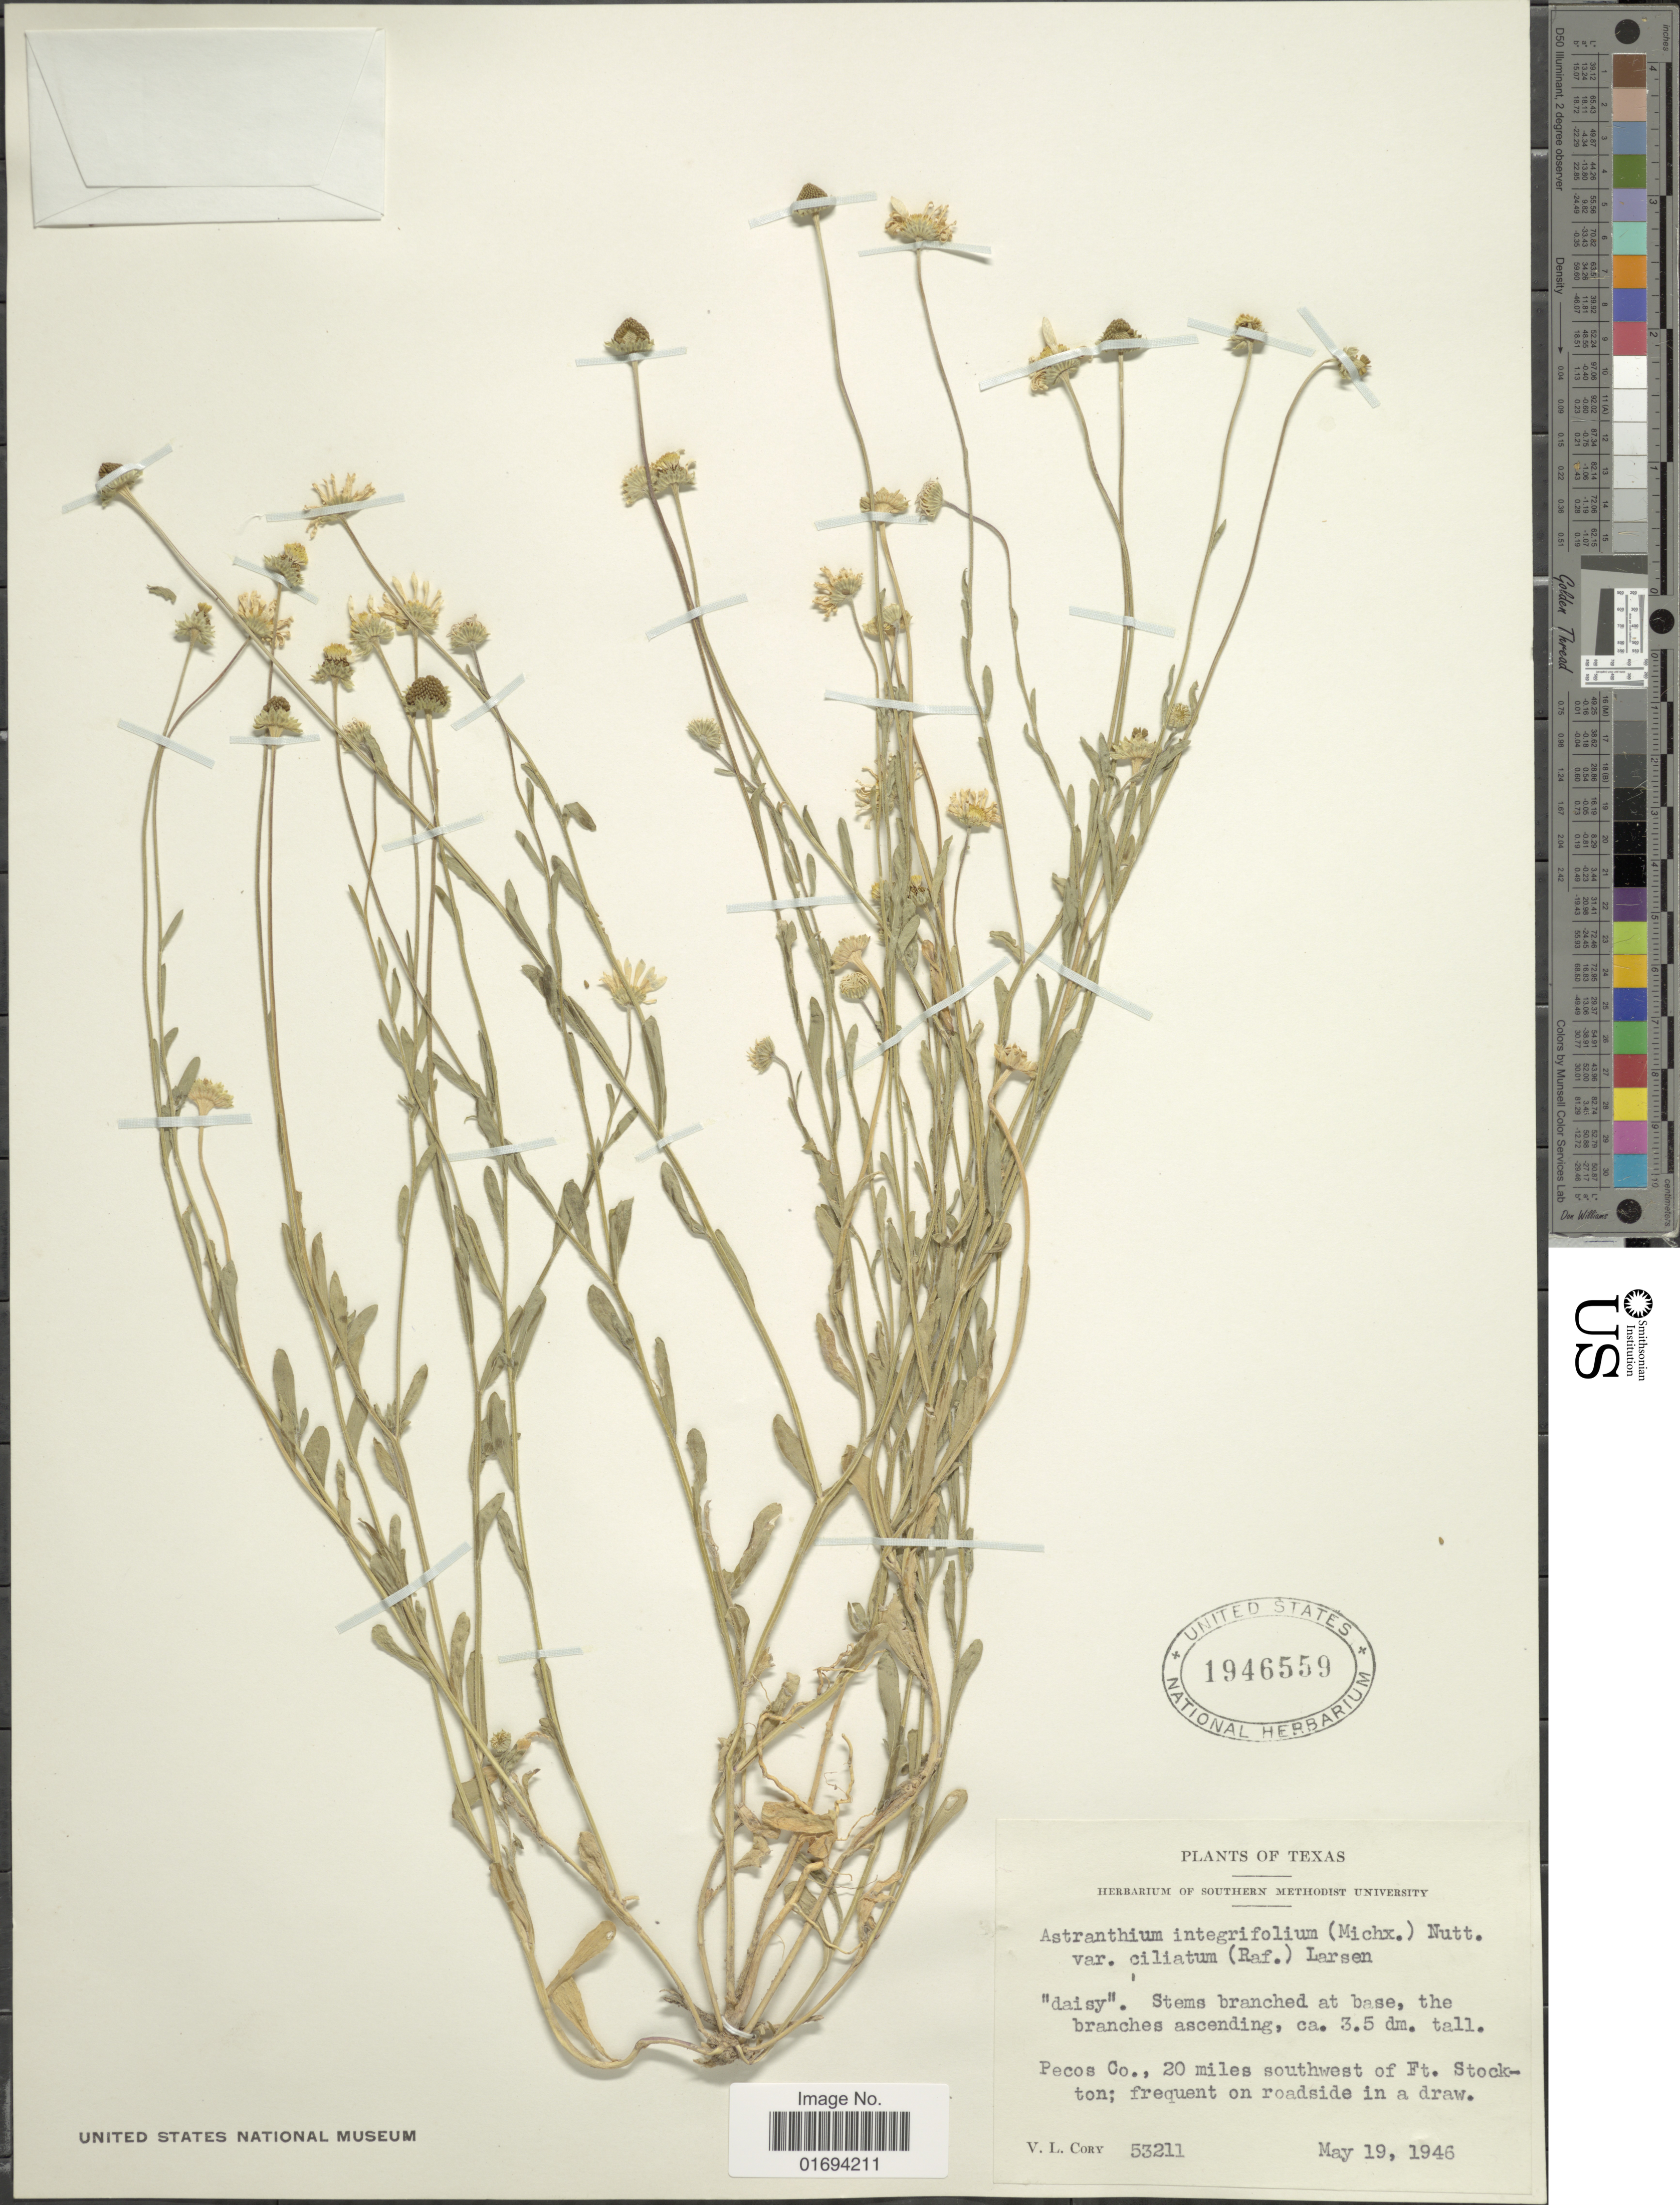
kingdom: Plantae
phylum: Tracheophyta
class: Magnoliopsida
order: Asterales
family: Asteraceae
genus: Astranthium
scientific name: Astranthium integrifolium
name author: (Michx.) Nutt.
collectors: V. Cory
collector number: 53211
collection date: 1946-05-19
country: United States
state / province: Texas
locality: Pecos co., 20 miles southwest of Ft. Stockton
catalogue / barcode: US 1946559